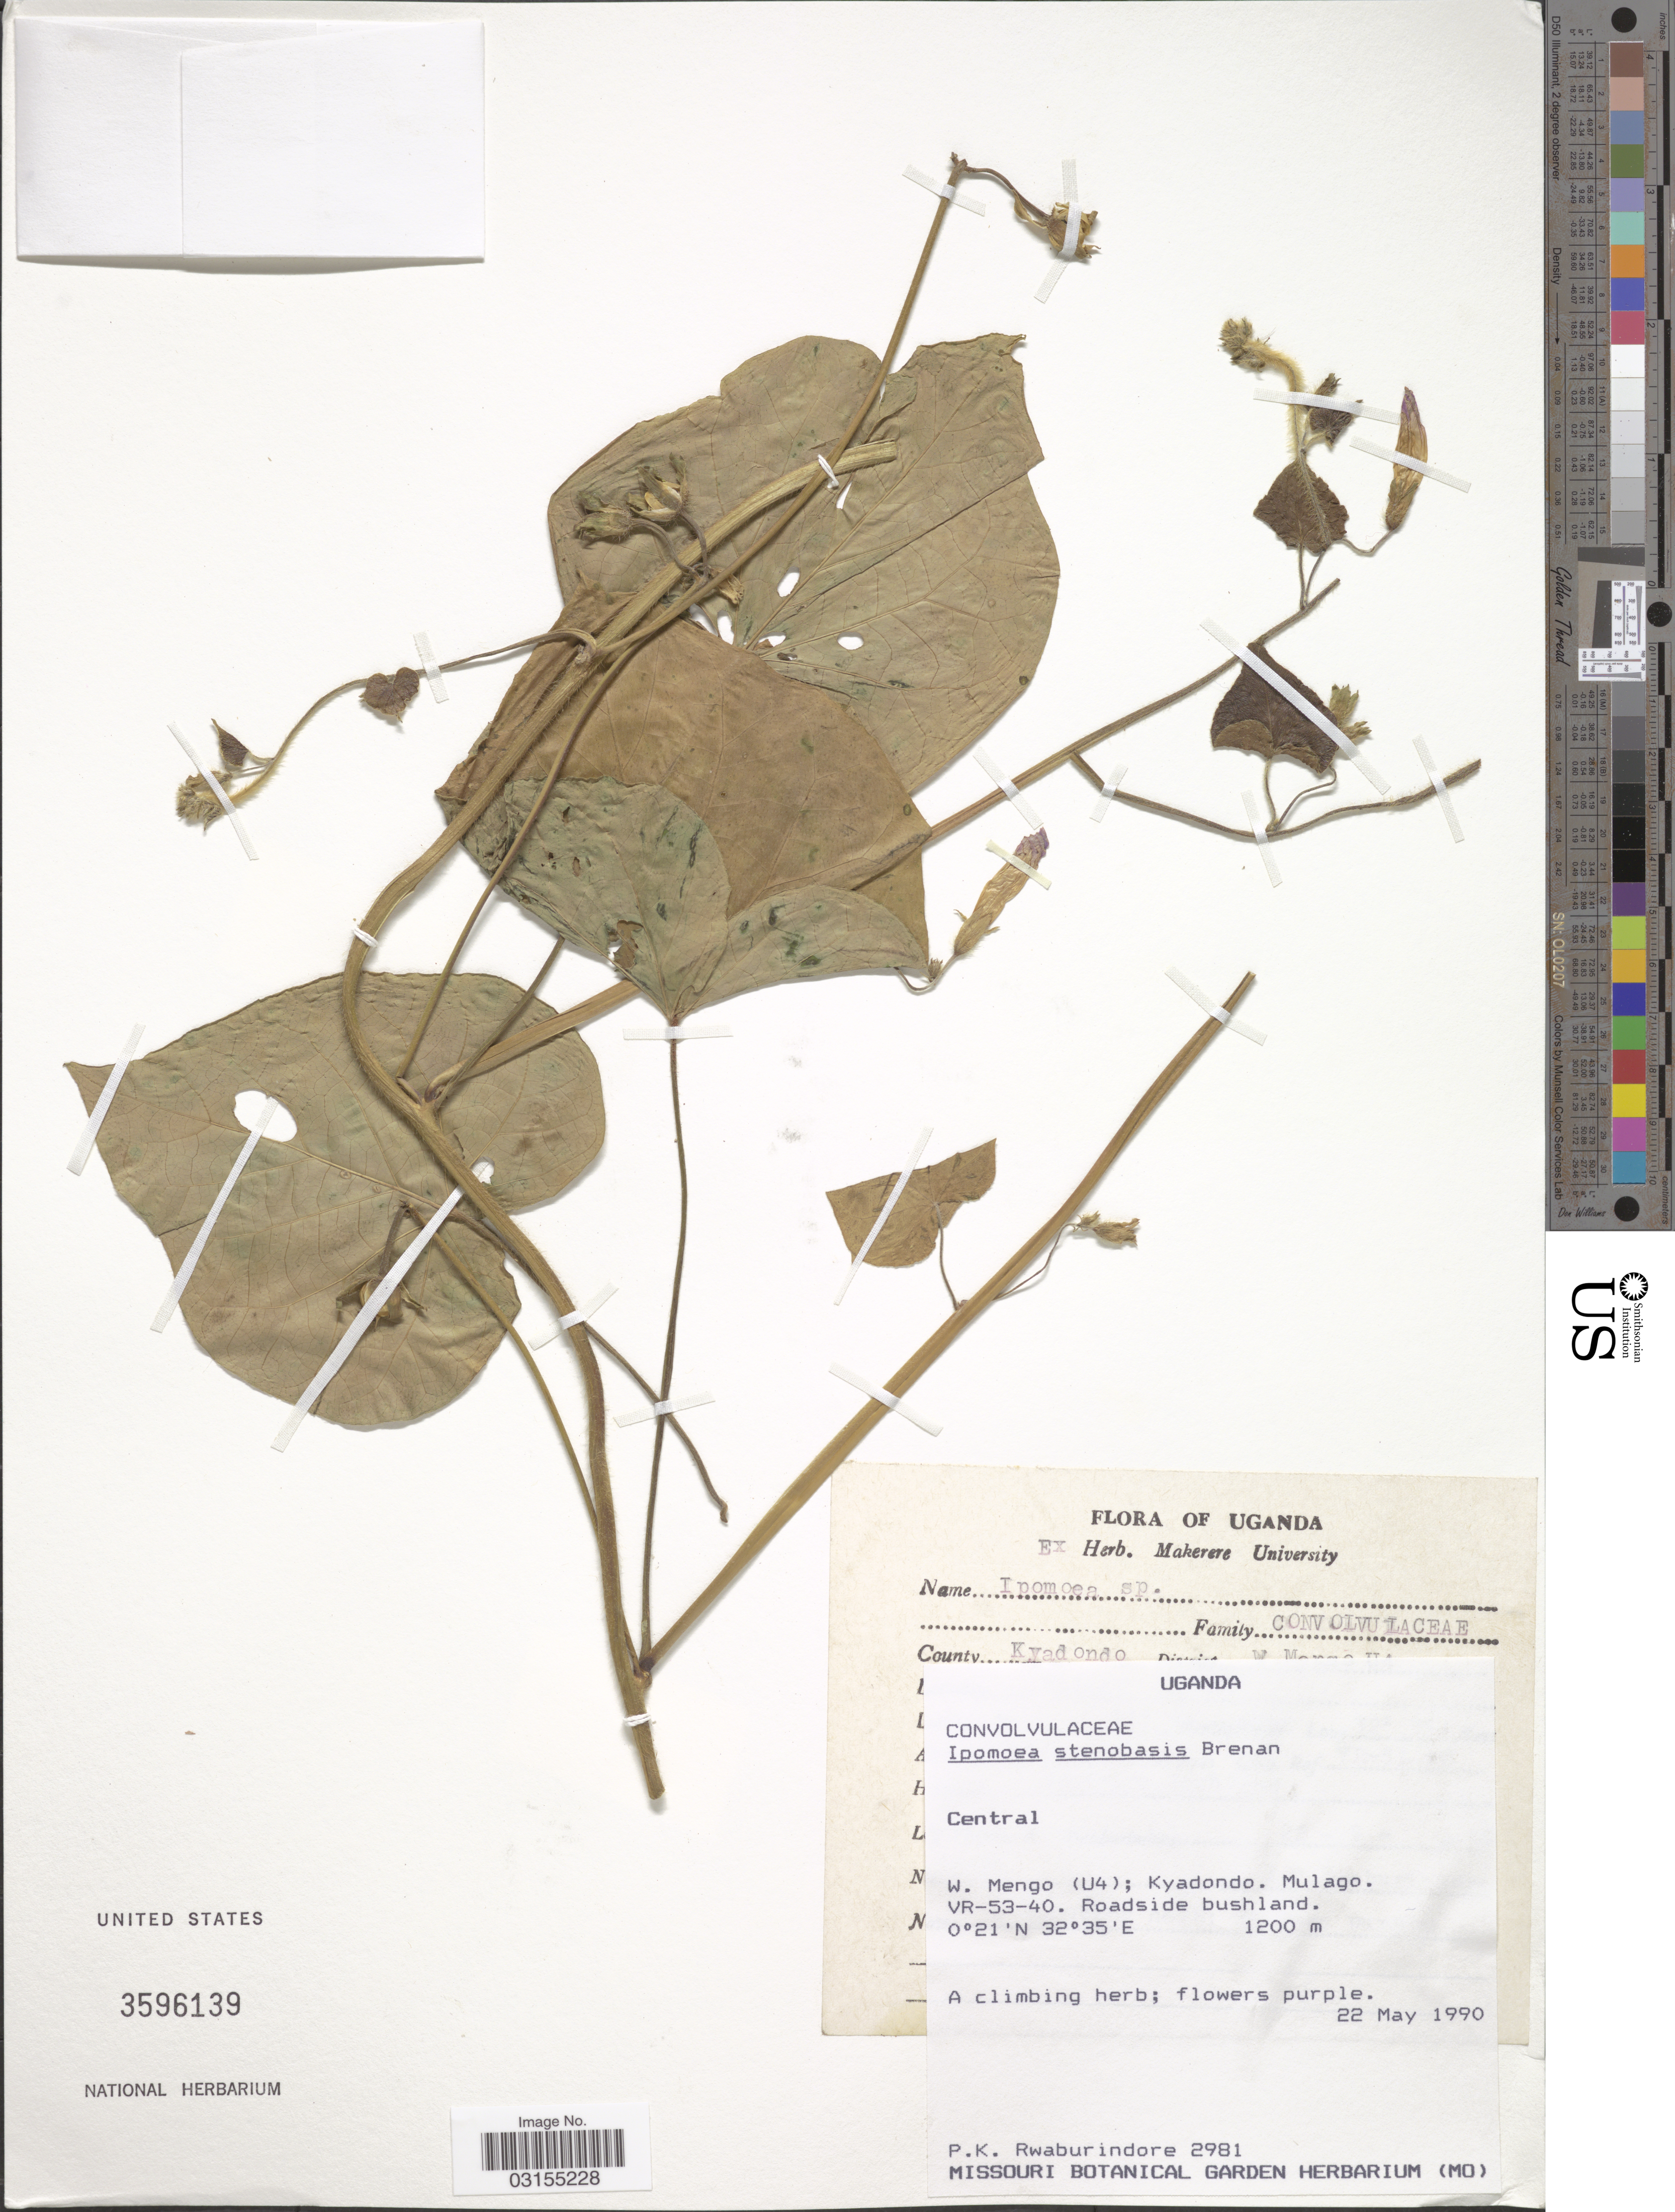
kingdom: Plantae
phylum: Tracheophyta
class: Magnoliopsida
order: Solanales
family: Convolvulaceae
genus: Ipomoea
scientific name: Ipomoea stenobasis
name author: Brenan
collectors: P. Rwaburindore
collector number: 2981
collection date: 1990-05-22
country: Uganda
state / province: Central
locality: W. Mengo (U4); Kyadondo. Mulago. VR-53-40.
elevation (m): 1200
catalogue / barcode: US 3596139